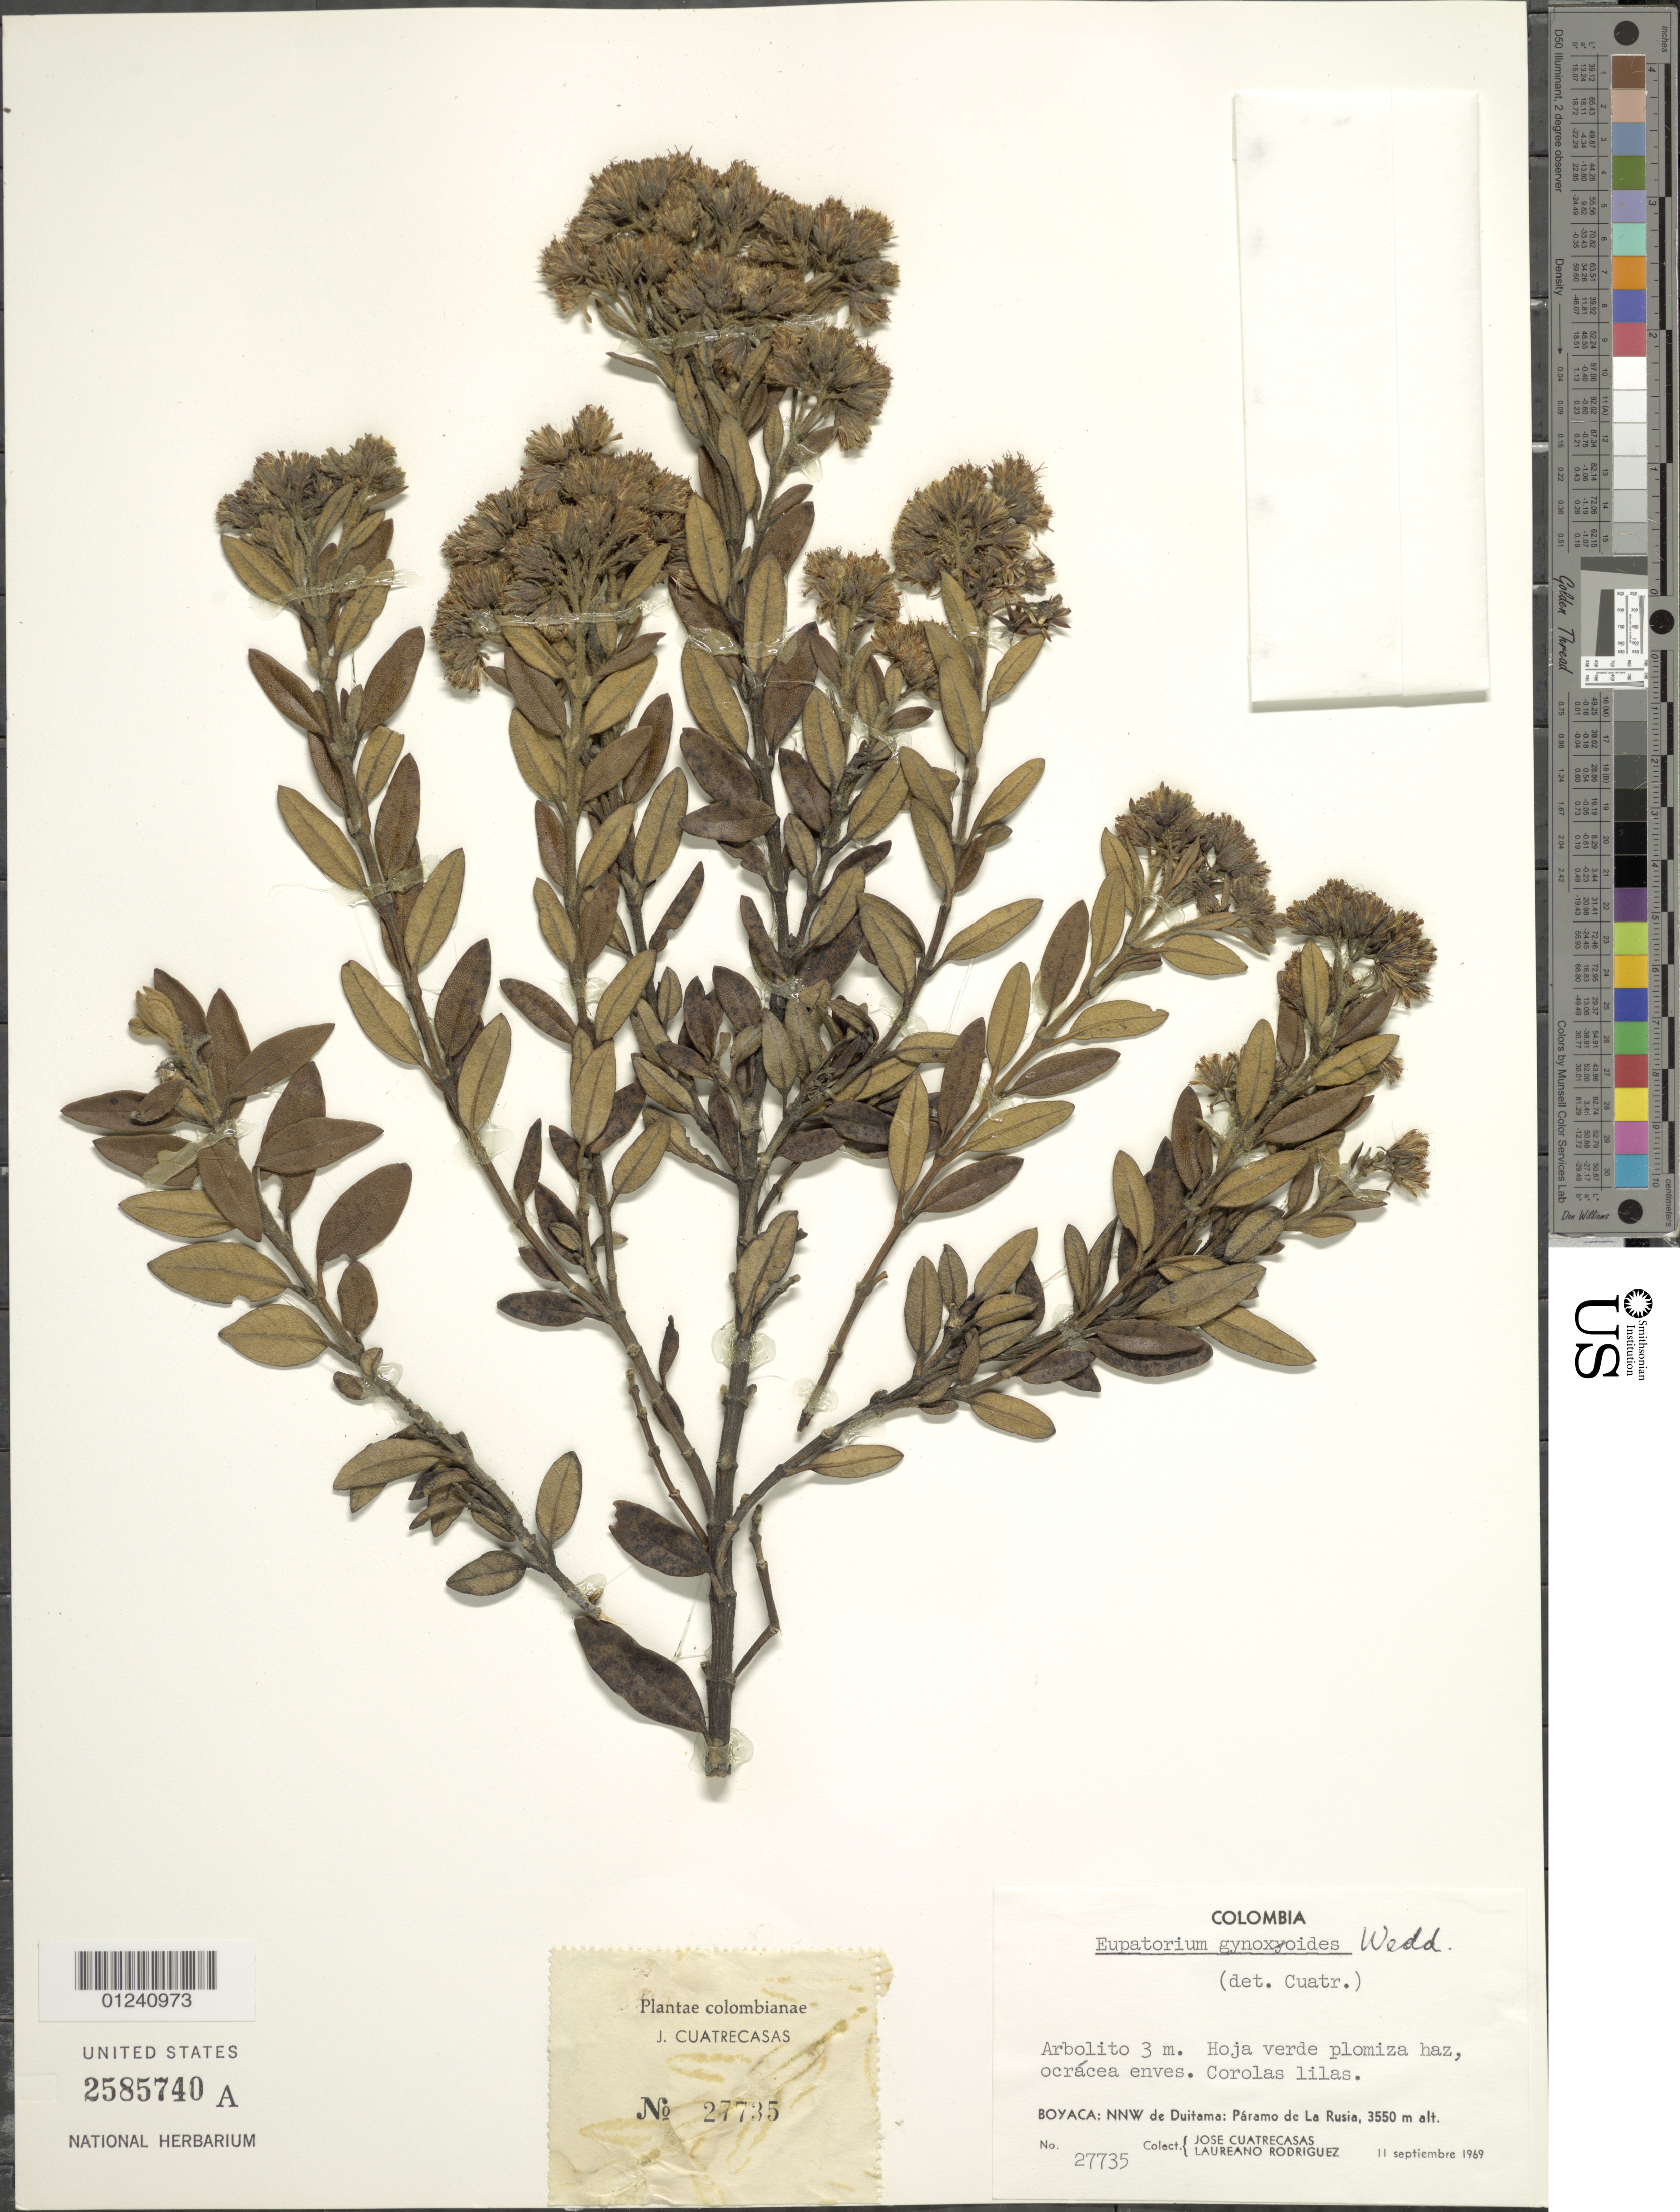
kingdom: Plantae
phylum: Tracheophyta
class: Magnoliopsida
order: Asterales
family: Asteraceae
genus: Ageratina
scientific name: Ageratina gynoxoides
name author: (Wedd.) R.M. King & H. Rob.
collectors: J. Cuatrecasas & L. Rodriguez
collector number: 27735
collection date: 1969-09-11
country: Colombia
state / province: Boyacá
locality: NNW de Duitama: Páramo de La Rusia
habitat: Paramo.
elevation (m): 3550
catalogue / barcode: US 2585740A